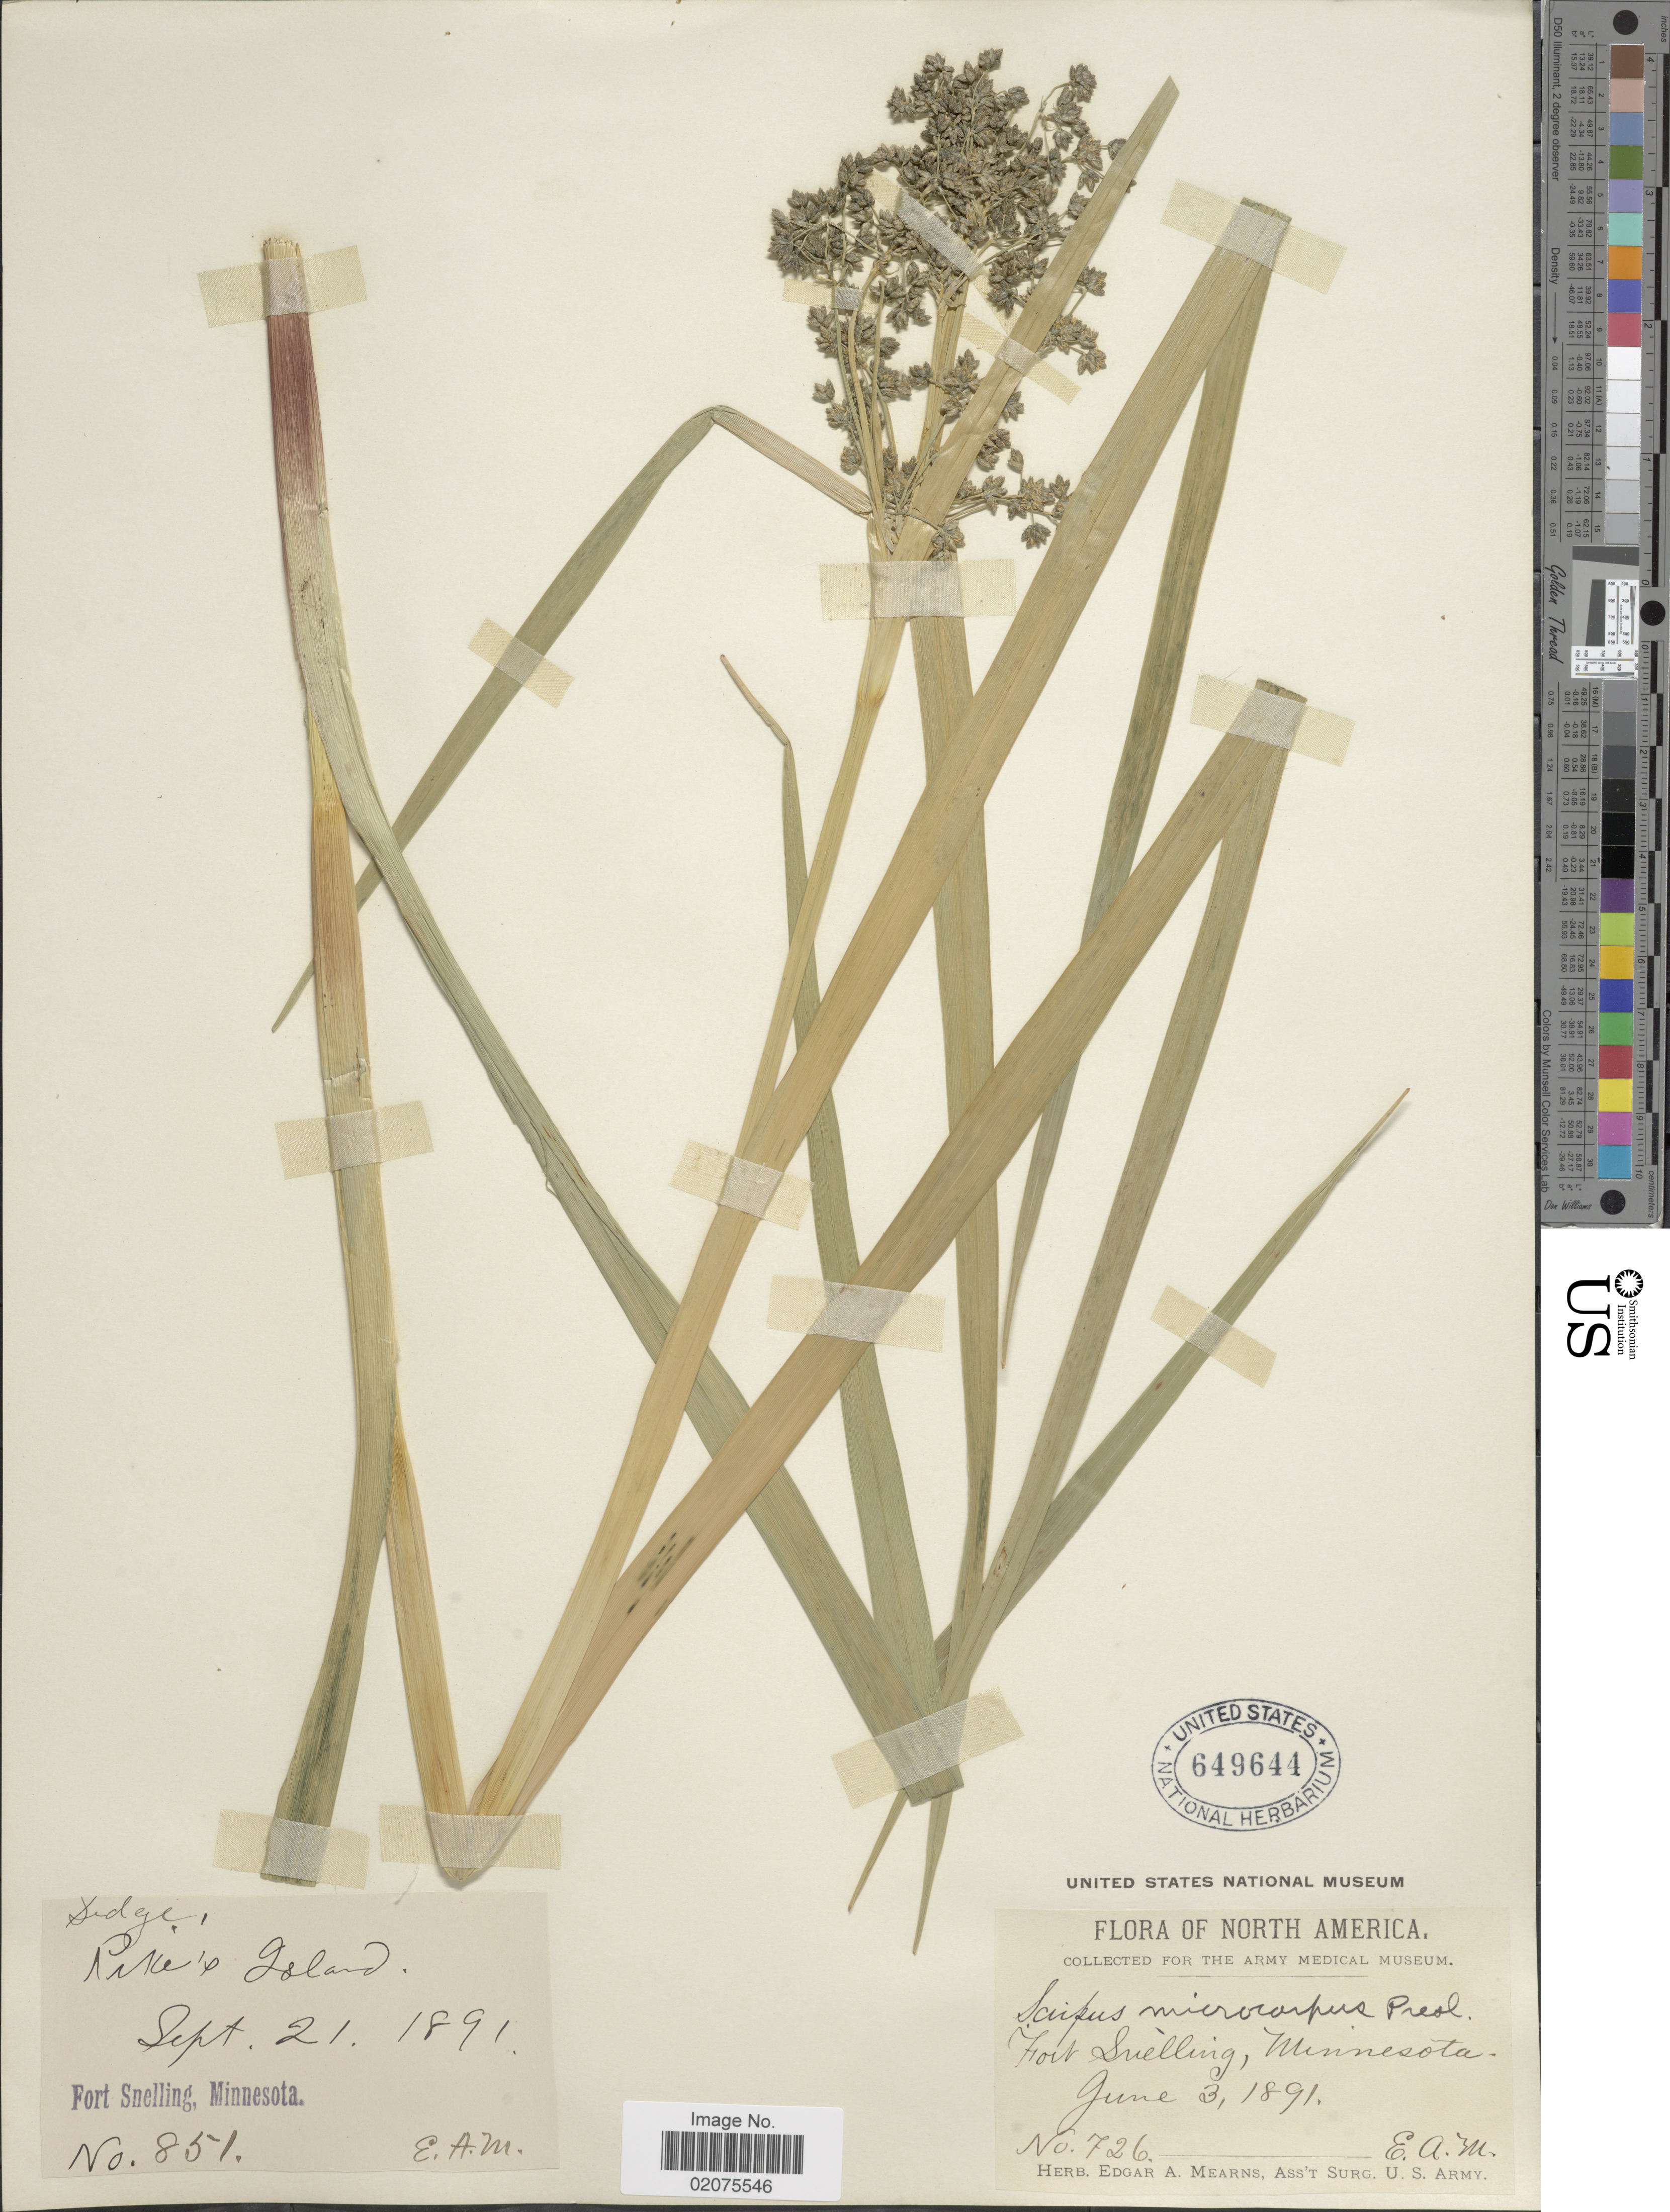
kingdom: Plantae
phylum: Tracheophyta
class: Liliopsida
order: Poales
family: Cyperaceae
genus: Scirpus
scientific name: Scirpus microcarpus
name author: J. Presl & C. Presl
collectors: E. A. Mearns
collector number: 851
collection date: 1891-09-21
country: United States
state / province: Minnesota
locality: Rike's Island. Fort Snelling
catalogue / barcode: US 649644-2